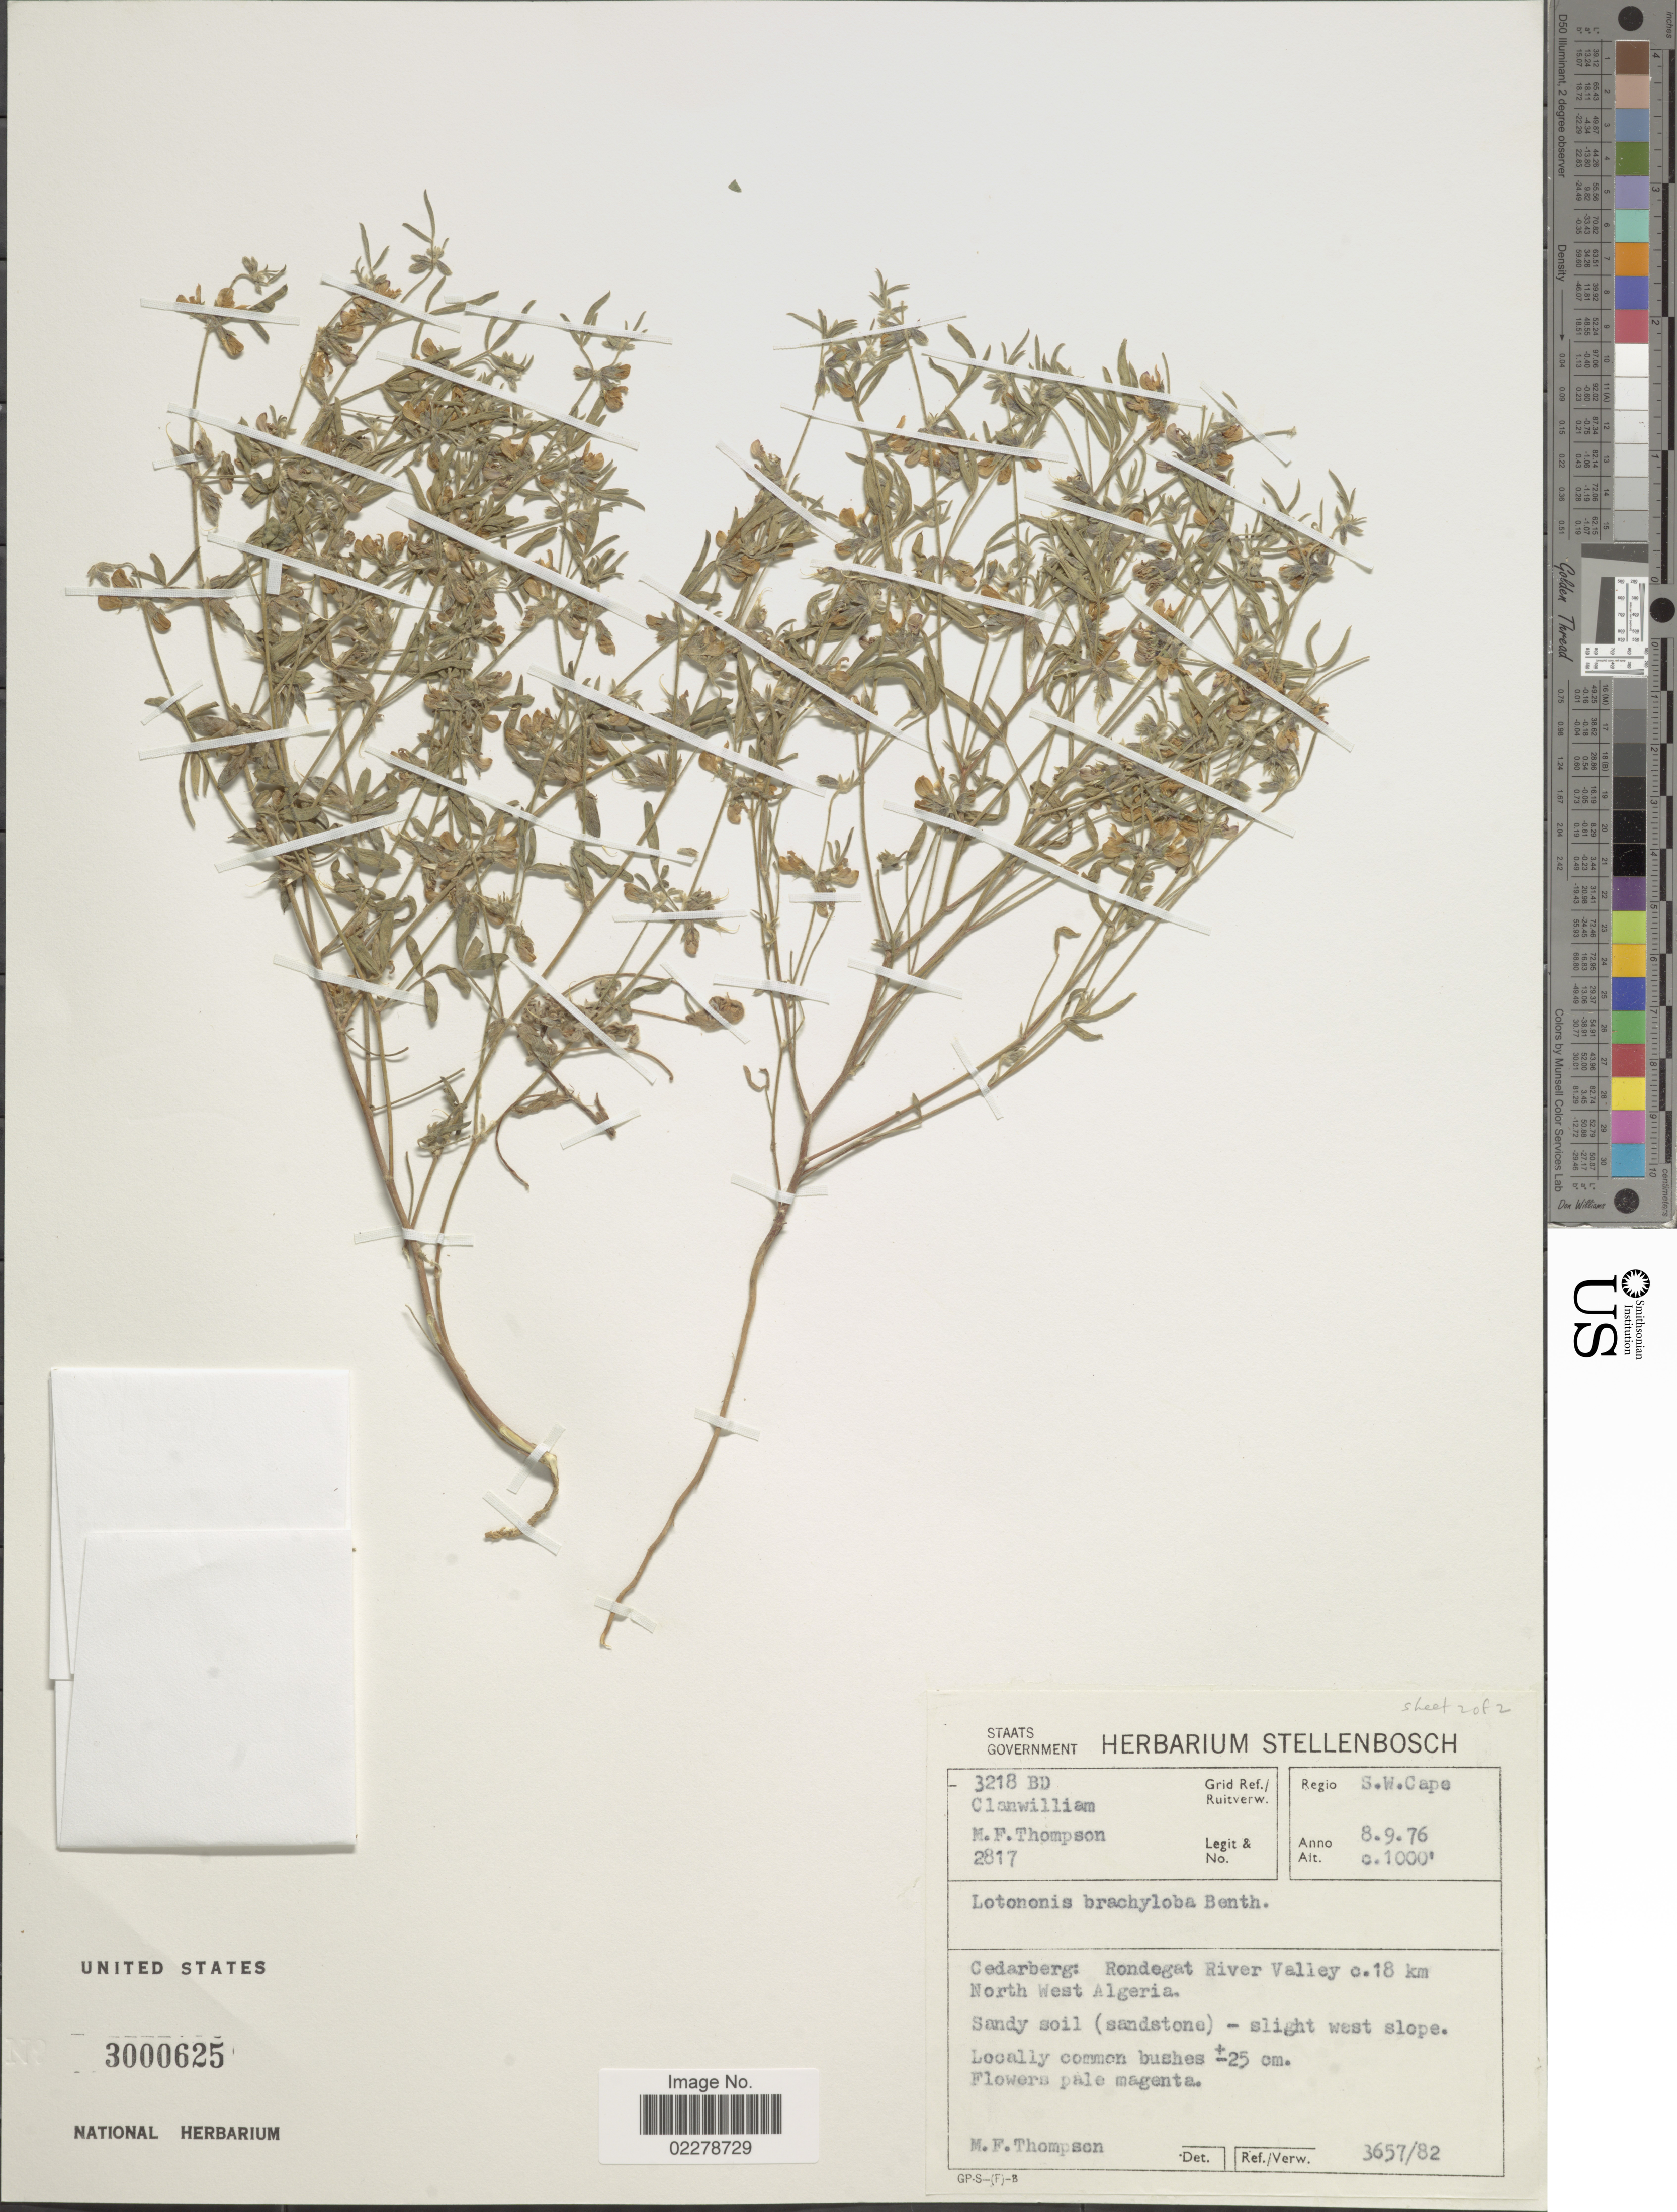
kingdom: Plantae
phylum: Tracheophyta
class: Magnoliopsida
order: Fabales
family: Fabaceae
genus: Lotononis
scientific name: Lotononis brachyloba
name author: Benth.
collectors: M. F. Thompson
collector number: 2817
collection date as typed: Transcribed d/m/y: 8/9/76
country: South Africa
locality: Regio S.W. Cape. Cedarberg: Rondegat River Valley c. 18 km North West Algeria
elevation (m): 305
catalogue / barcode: US 3000625